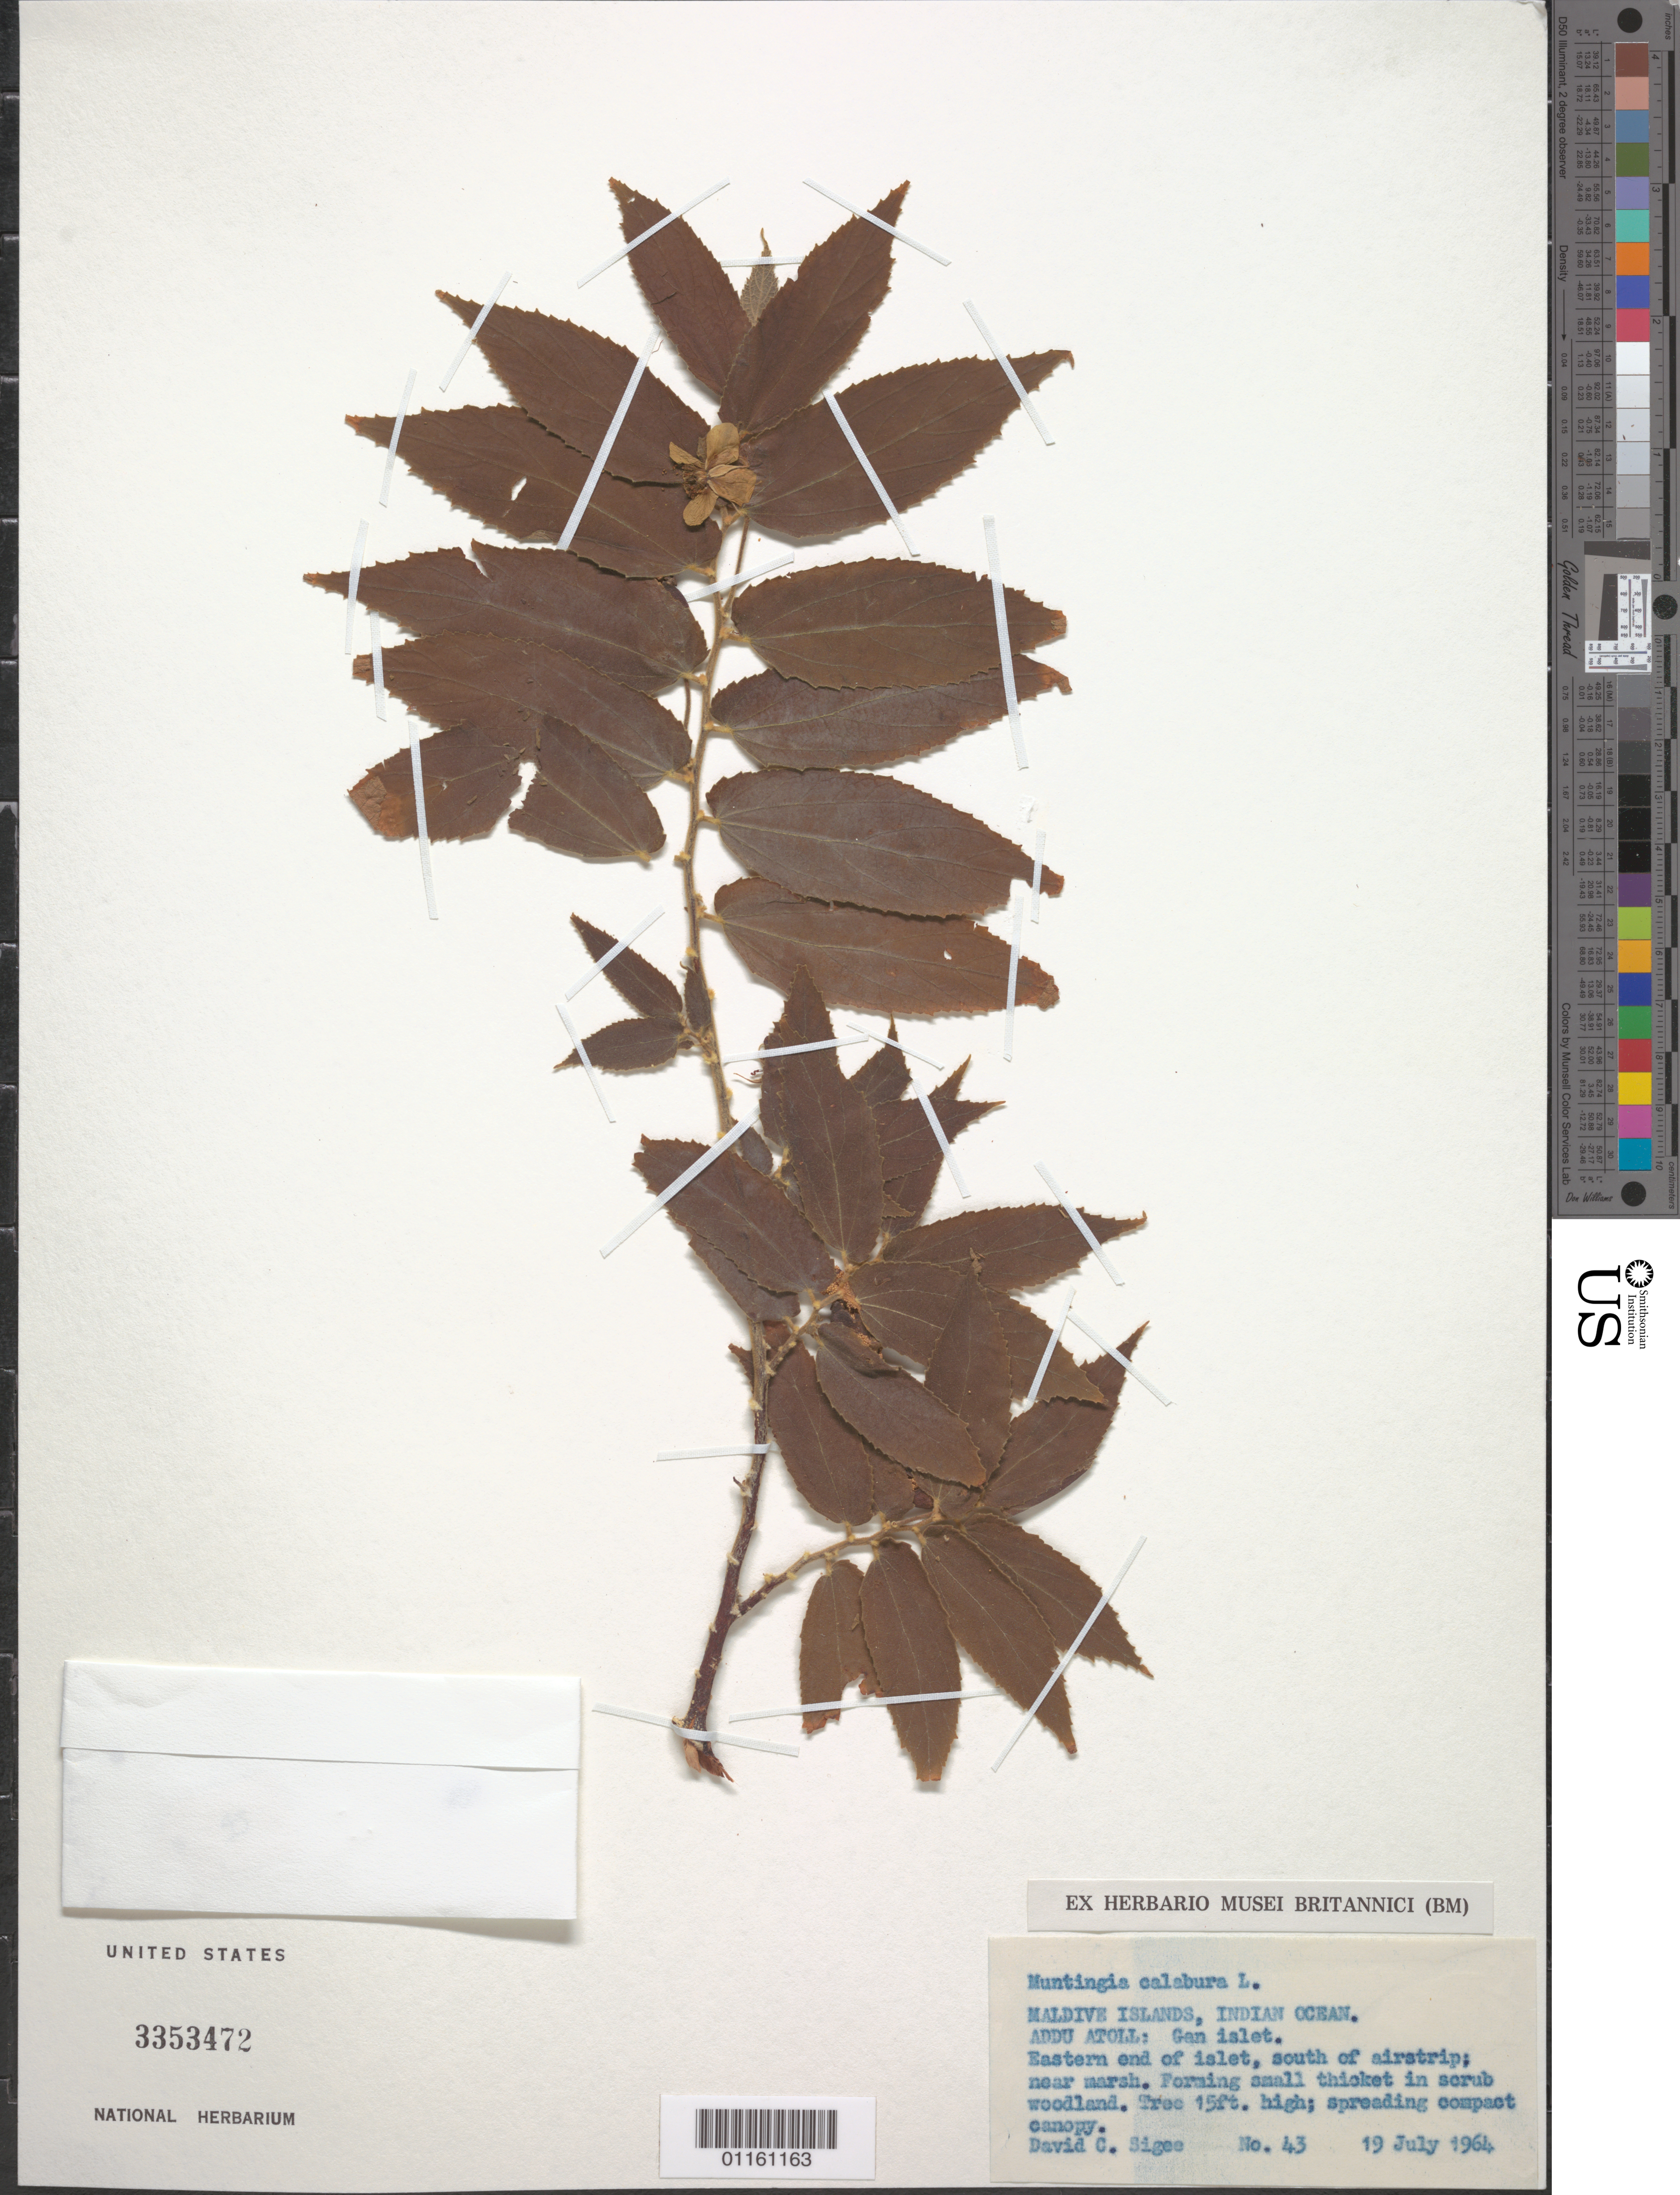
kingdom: Plantae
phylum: Tracheophyta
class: Magnoliopsida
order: Malvales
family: Muntingiaceae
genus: Muntingia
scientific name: Muntingia calabura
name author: L.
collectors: D. C. Sigee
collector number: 43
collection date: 1964-07-19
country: Maldive Islands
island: Gan Islet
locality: Eastern end of islet, south of airstrip; near marsh.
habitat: Forming small thicket in scrub woodland.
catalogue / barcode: US 3353472